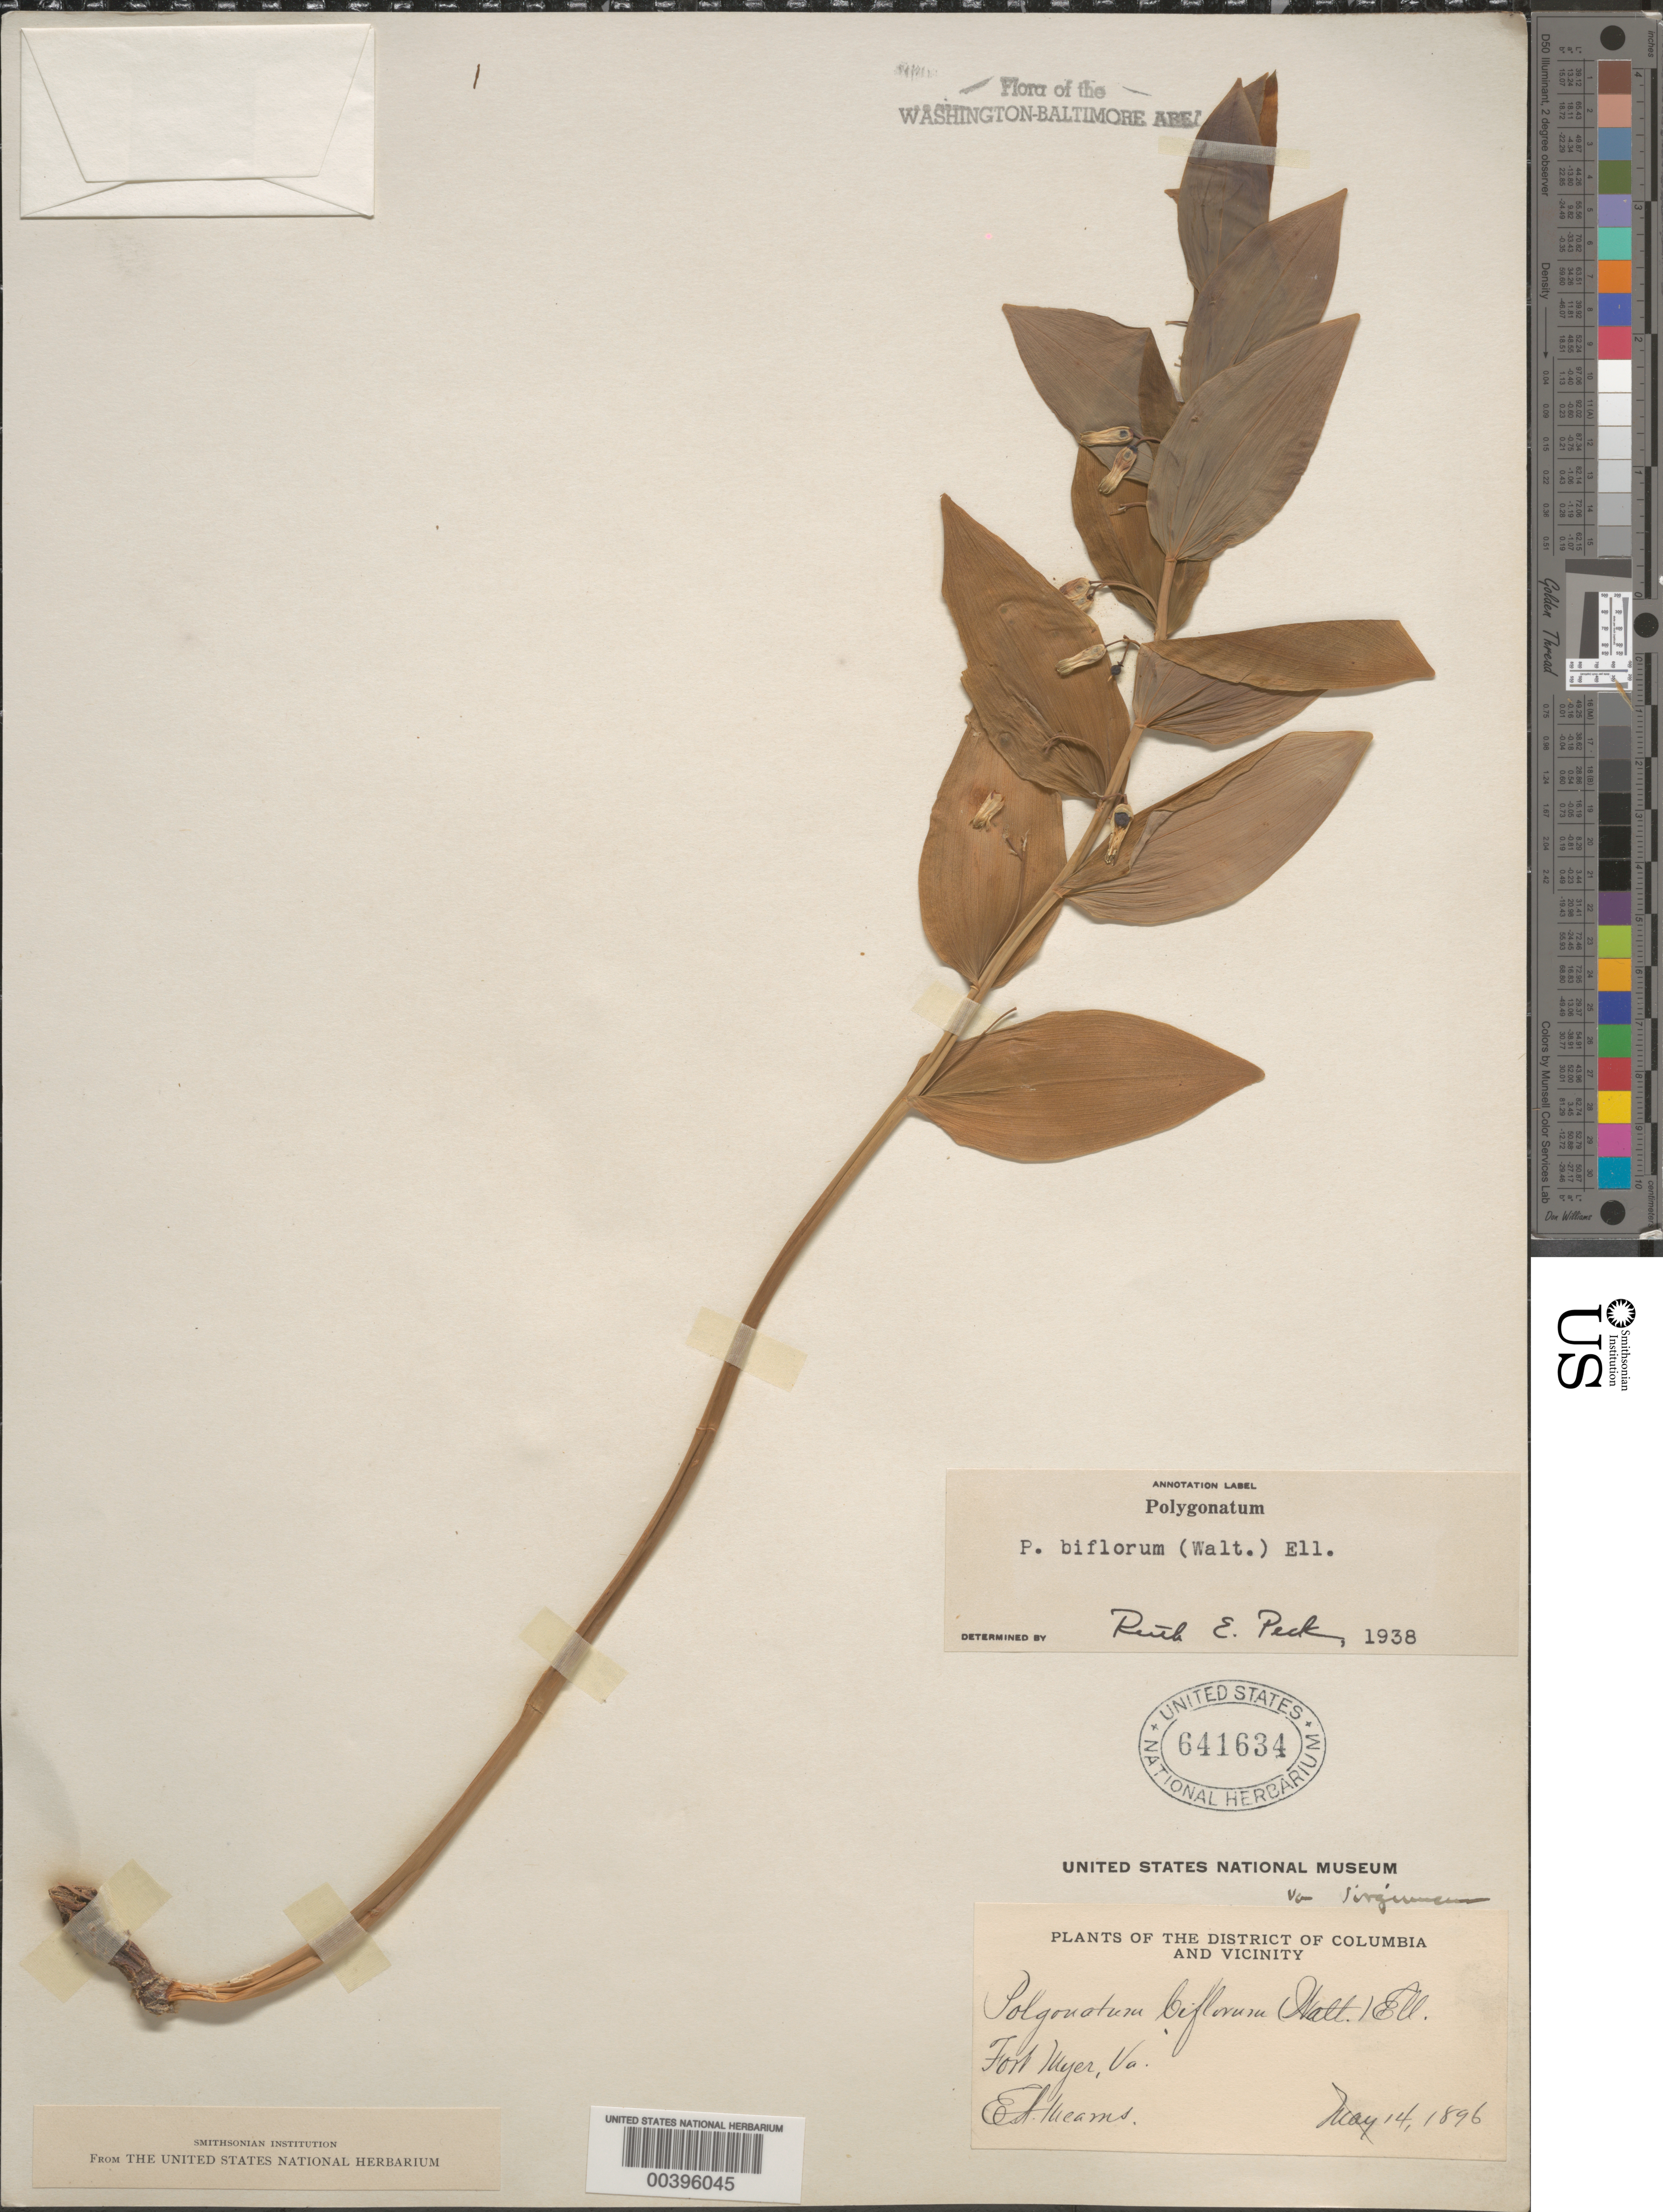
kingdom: Plantae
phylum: Tracheophyta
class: Liliopsida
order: Asparagales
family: Asparagaceae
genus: Polygonatum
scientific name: Polygonatum biflorum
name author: (Walter) Elliott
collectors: E. A. Mearns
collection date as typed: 14 May 1890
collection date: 1890-05-14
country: United States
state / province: Virginia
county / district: Arlington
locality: Fort Myers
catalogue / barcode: US 641634